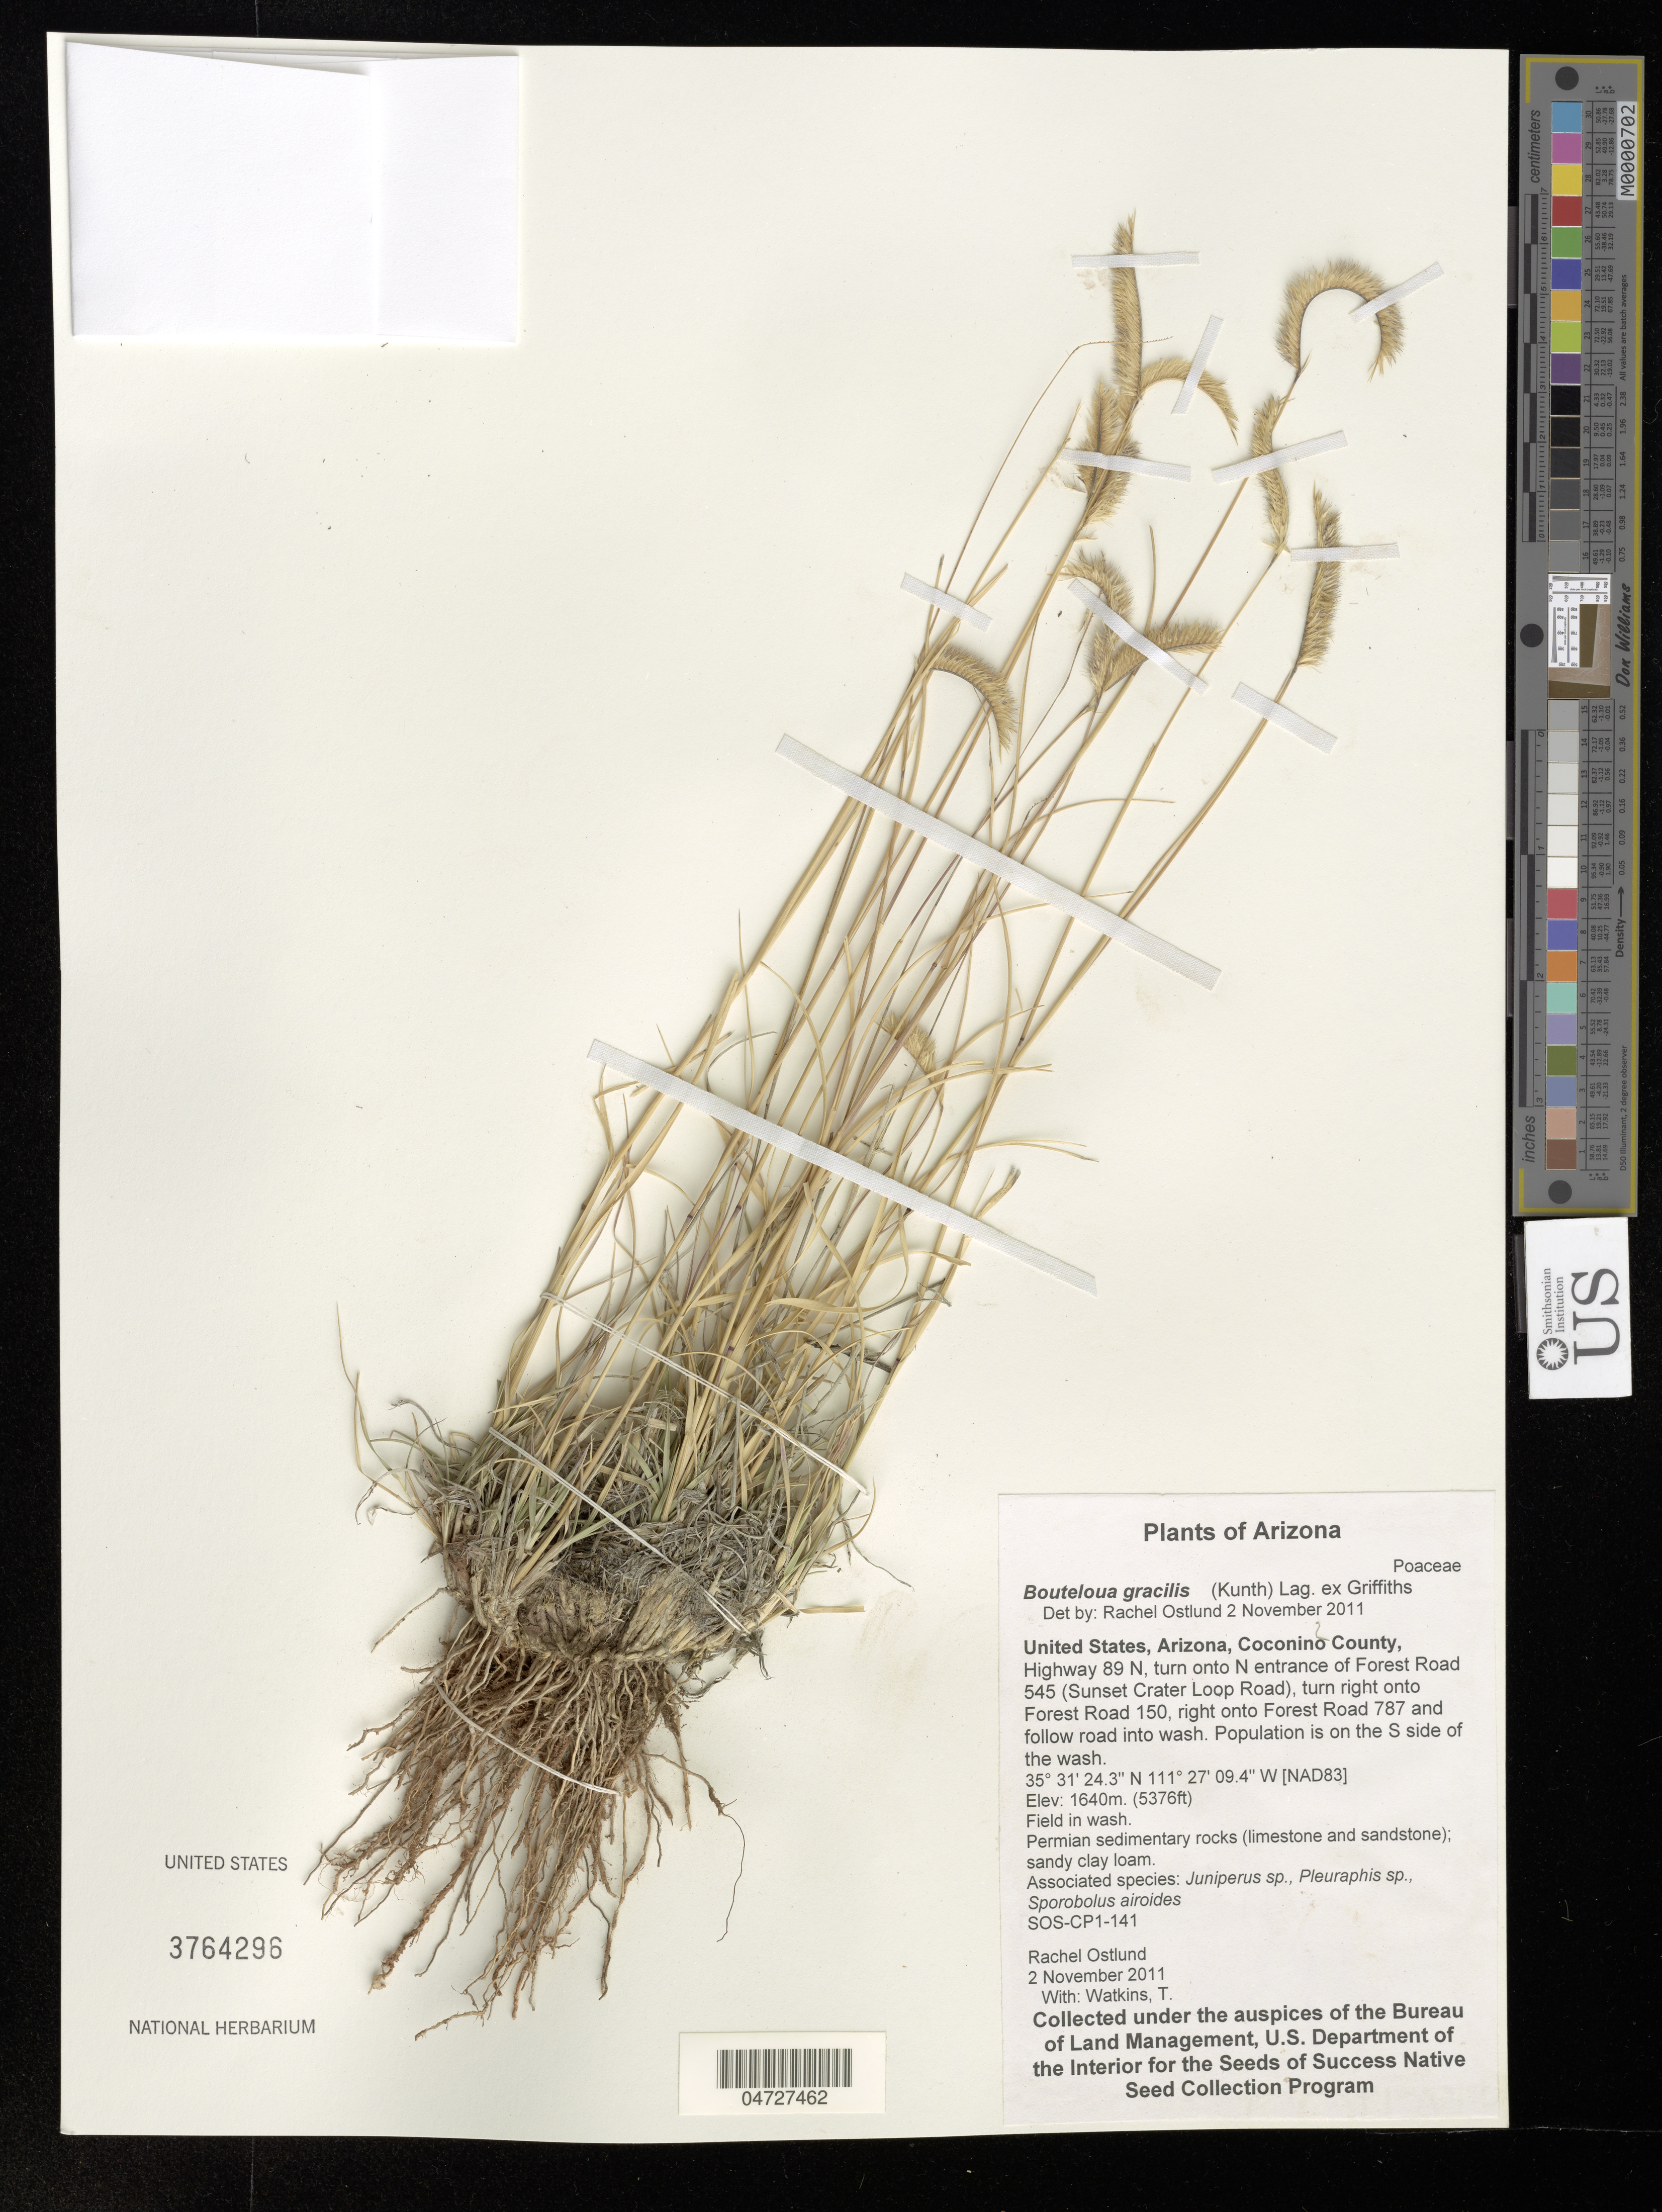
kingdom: Plantae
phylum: Tracheophyta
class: Liliopsida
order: Poales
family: Poaceae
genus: Bouteloua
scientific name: Bouteloua gracilis Vasey nom. rej.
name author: Vasey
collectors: R. Ostlund & T. Watkins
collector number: SOS-CP1-141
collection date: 2011-11-02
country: United States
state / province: Arizona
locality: Coconino County, Highway 89 N, turn onto N entrance of Forest Road 545 (Sunset Crater Loop Road), turn right onto Forest Road 150, right onto Forest Road 787 and follow road into wash. Population is on the S side of the wash.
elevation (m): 1640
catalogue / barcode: US 3764296